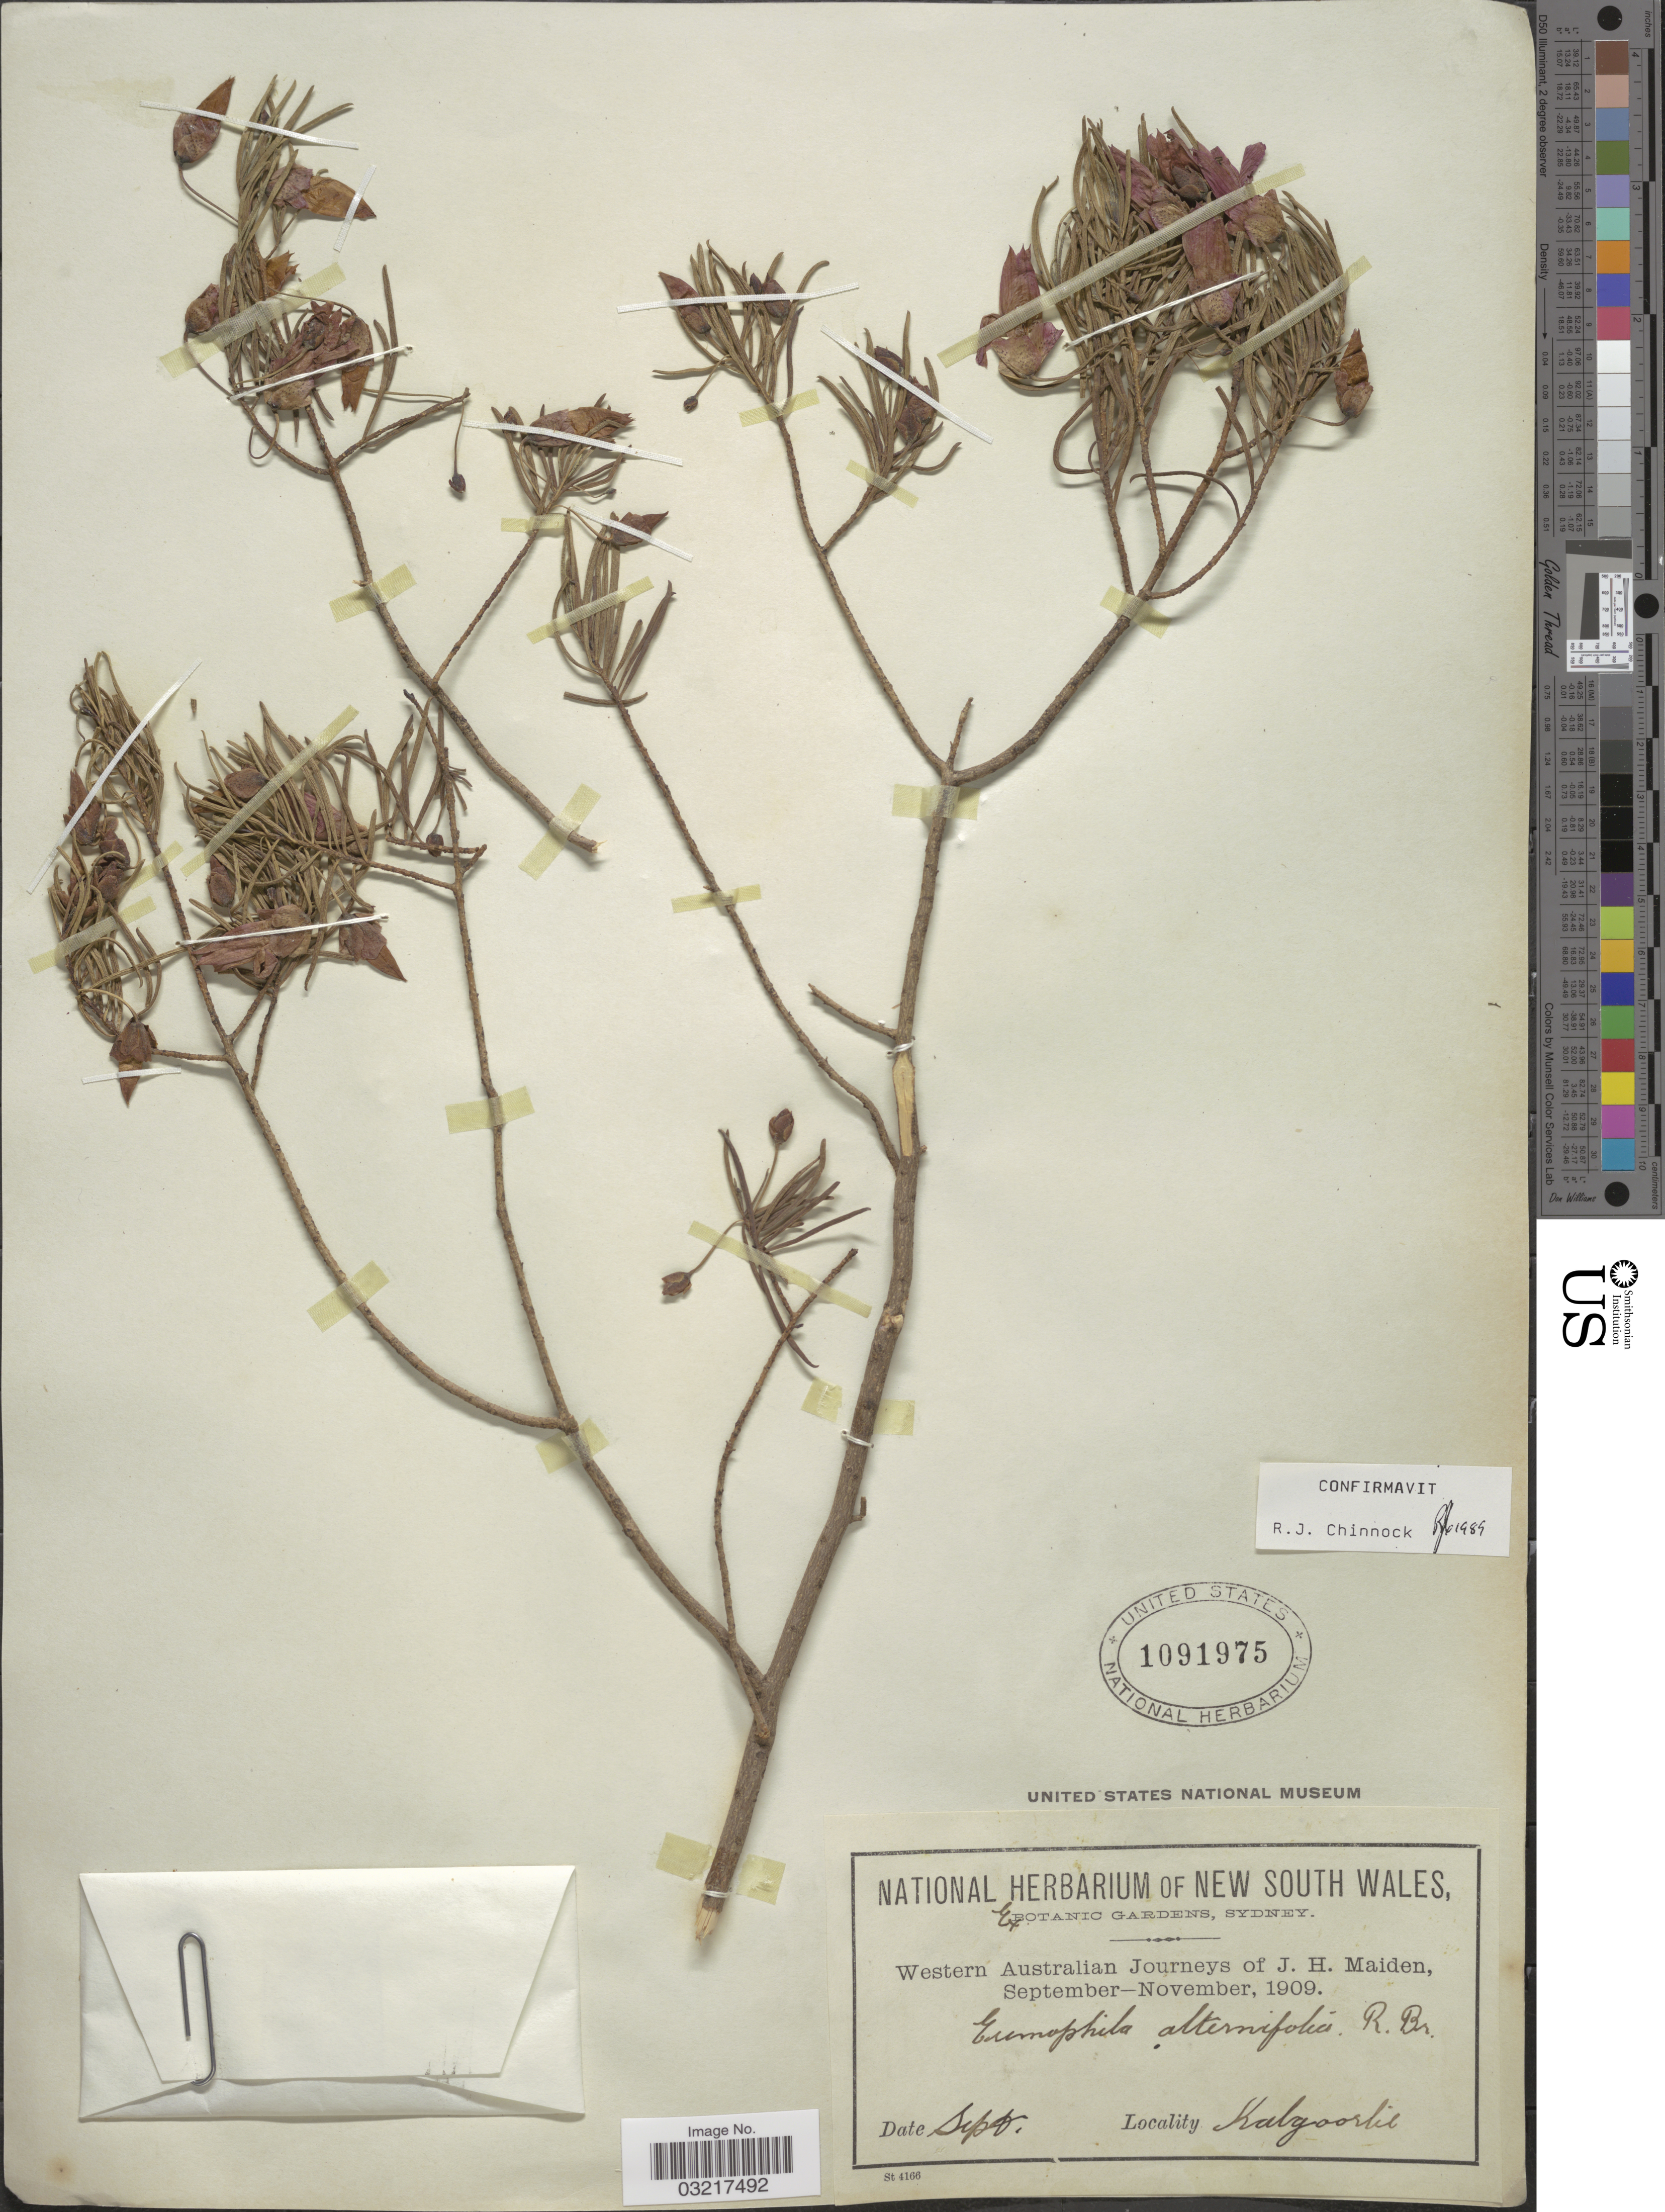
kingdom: Plantae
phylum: Tracheophyta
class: Magnoliopsida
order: Lamiales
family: Scrophulariaceae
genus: Eremophila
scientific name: Eremophila alternifolia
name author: R. Br.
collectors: J. Maiden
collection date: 1909-09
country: Australia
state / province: Western Australia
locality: Kalgoorlie.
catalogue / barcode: US 1091975